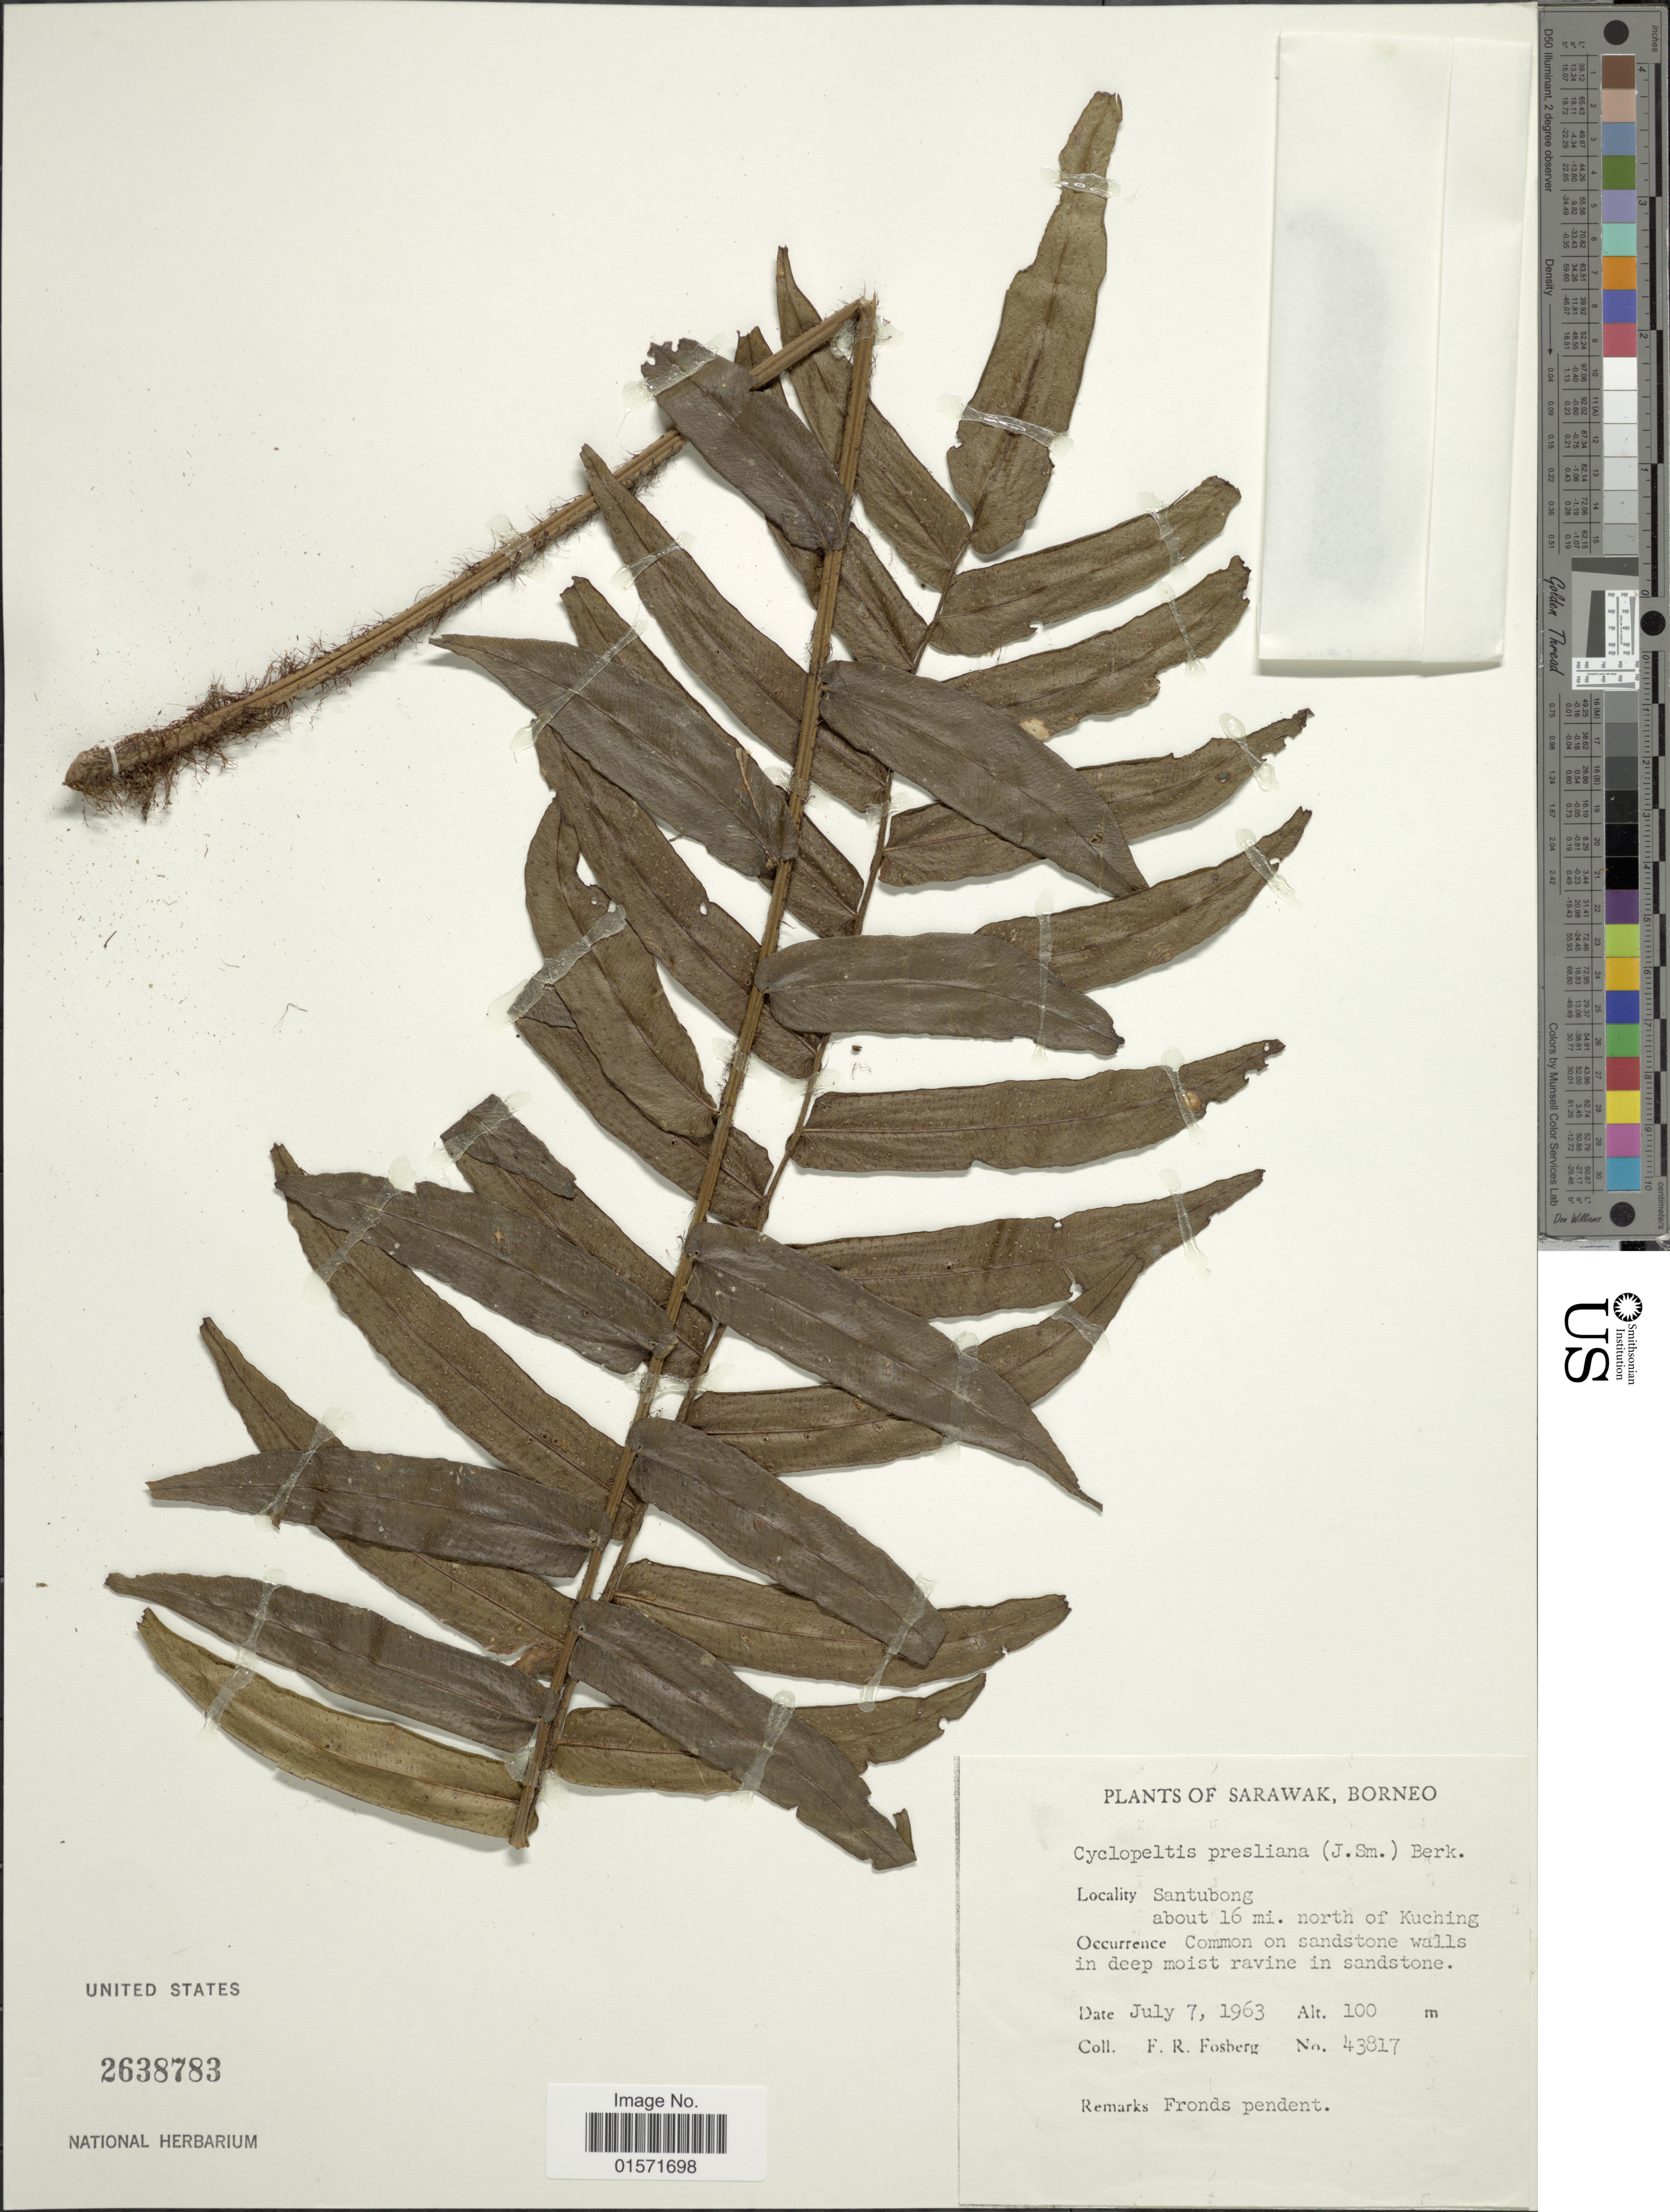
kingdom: Plantae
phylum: Tracheophyta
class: Polypodiopsida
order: Polypodiales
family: Lomariopsidaceae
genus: Cyclopeltis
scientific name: Cyclopeltis crenata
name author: (Fée) C. Chr.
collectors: F. R. Fosberg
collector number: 43817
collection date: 1963-07-07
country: Malaysia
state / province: Sarawak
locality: Borneo. santubong about 16 mi. north of Kuching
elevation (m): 100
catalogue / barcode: US 2638783